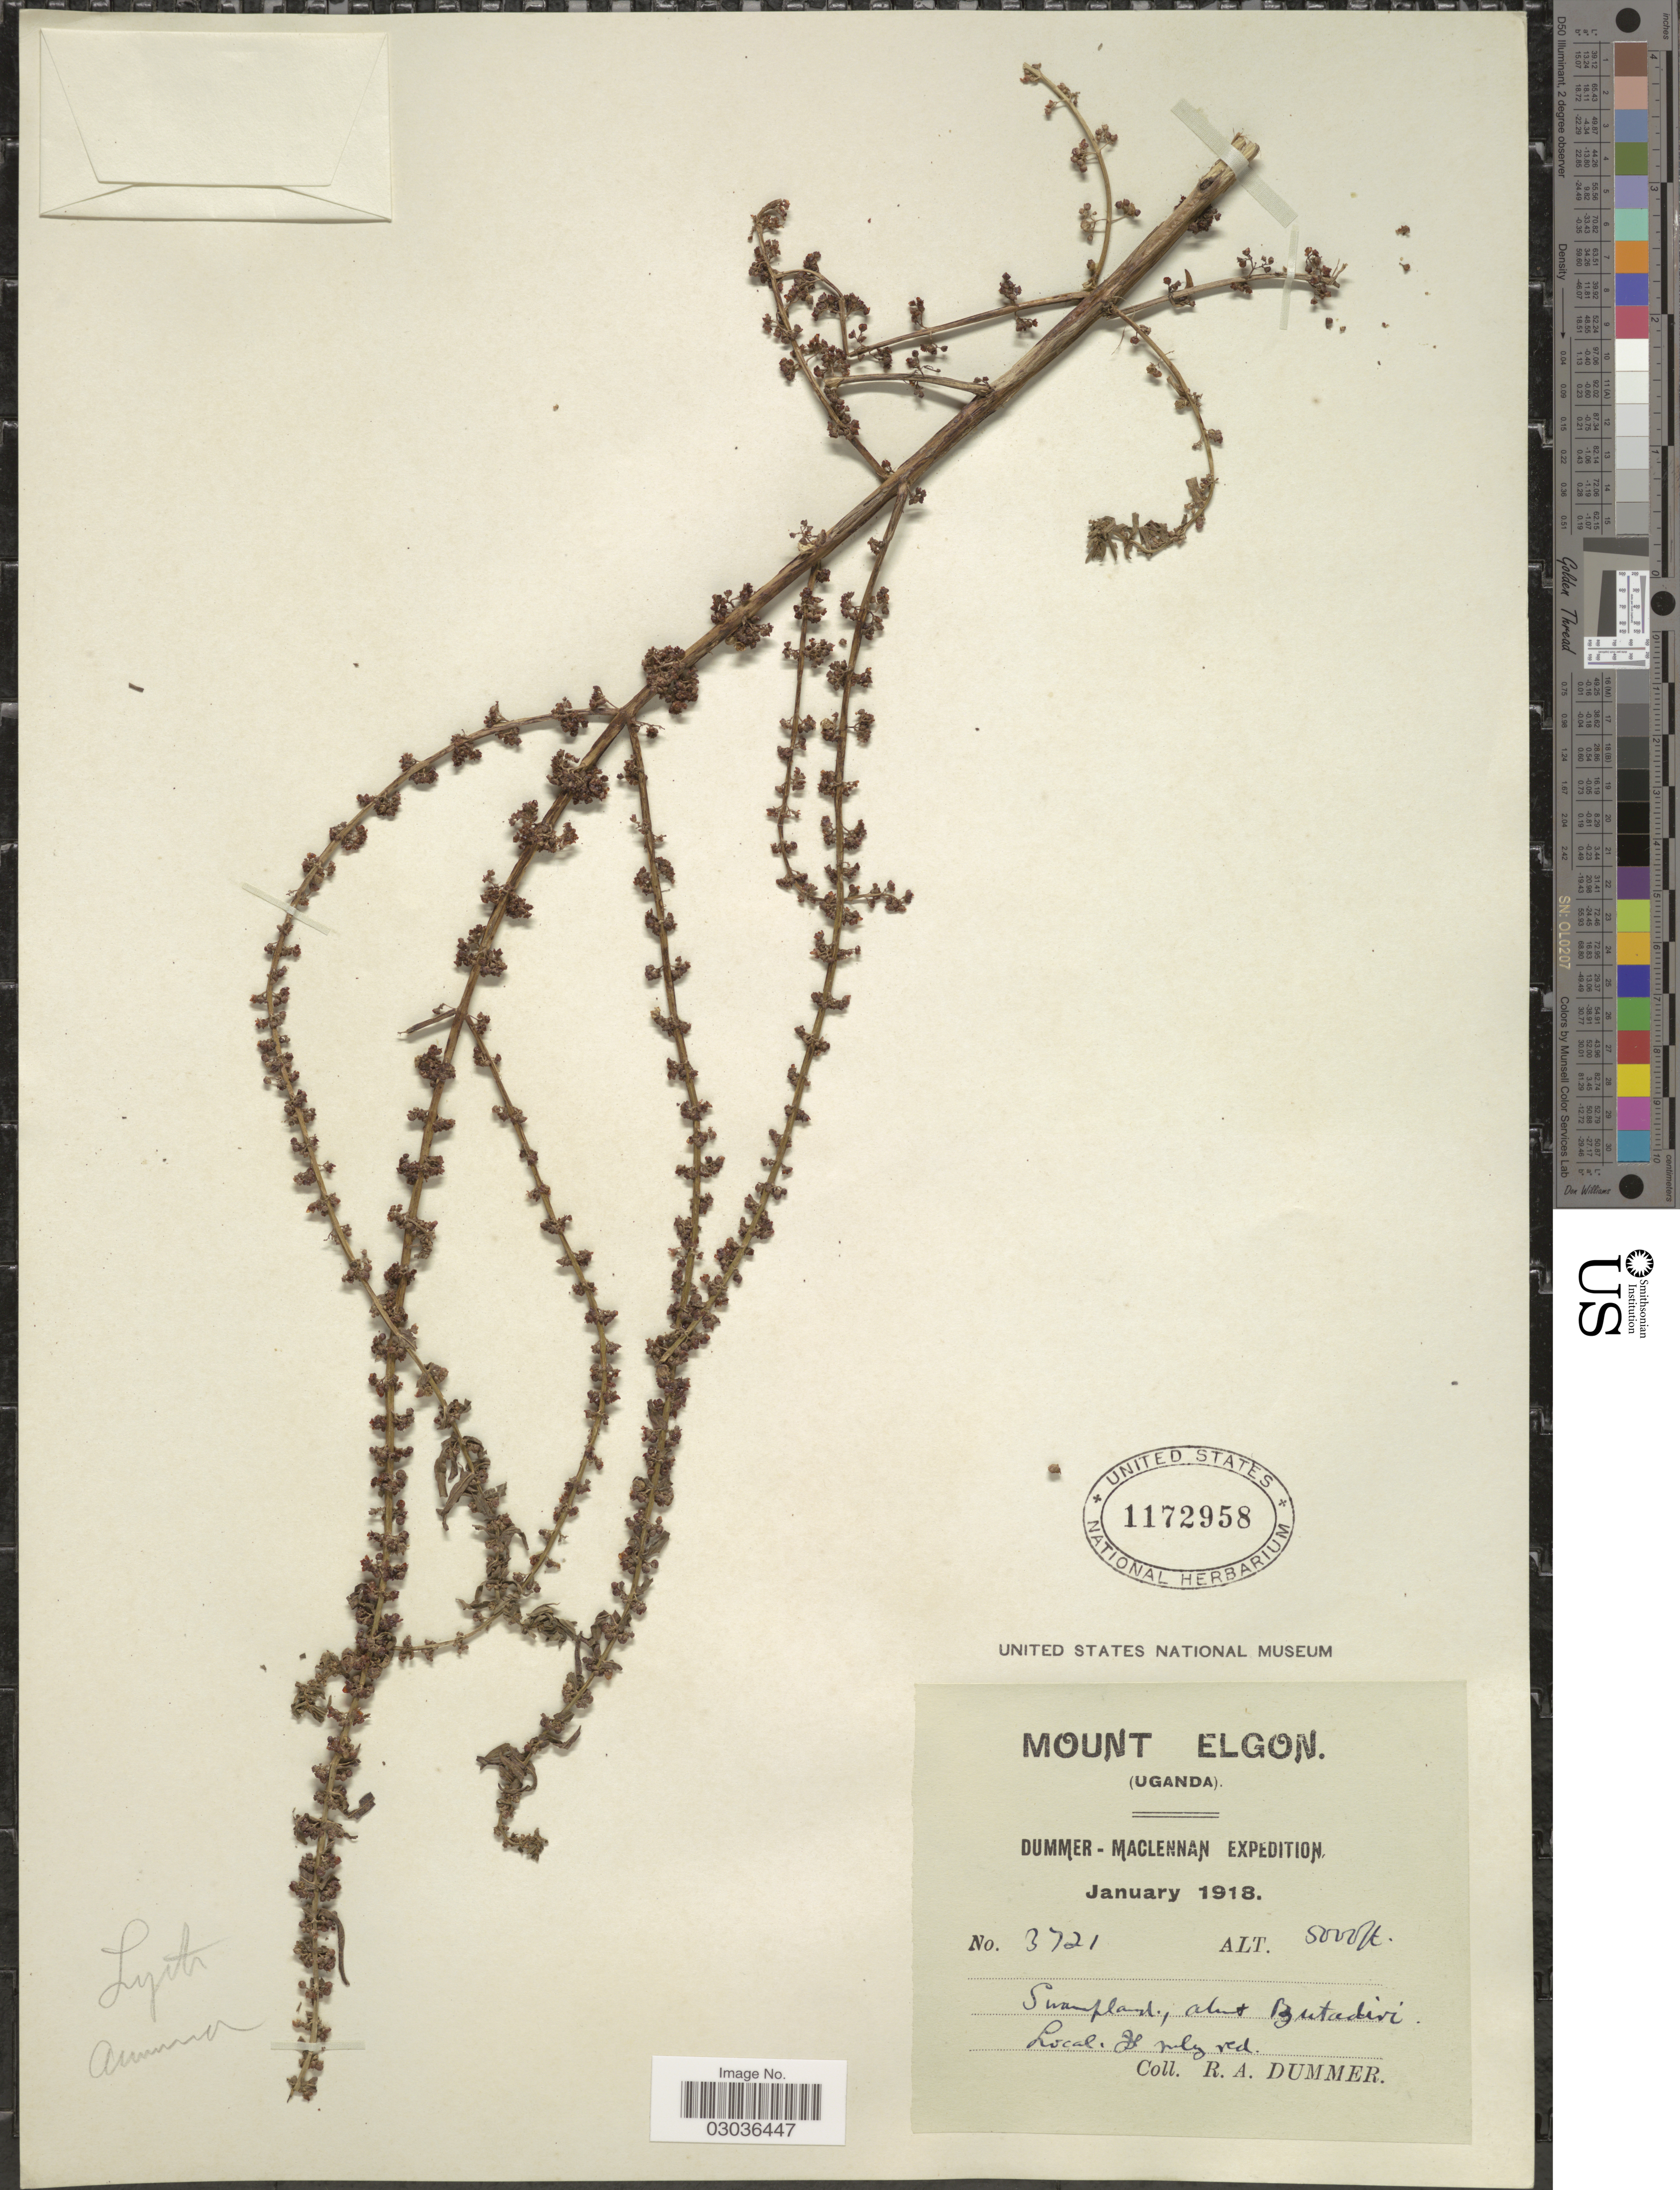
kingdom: Plantae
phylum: Tracheophyta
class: Magnoliopsida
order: Myrtales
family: Lythraceae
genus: Ammannia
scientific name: Ammannia sp.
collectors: R. Dümmer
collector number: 3721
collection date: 1918-01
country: Uganda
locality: Mount Elgon. About Butadiri.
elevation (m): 1524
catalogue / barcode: US 1172958